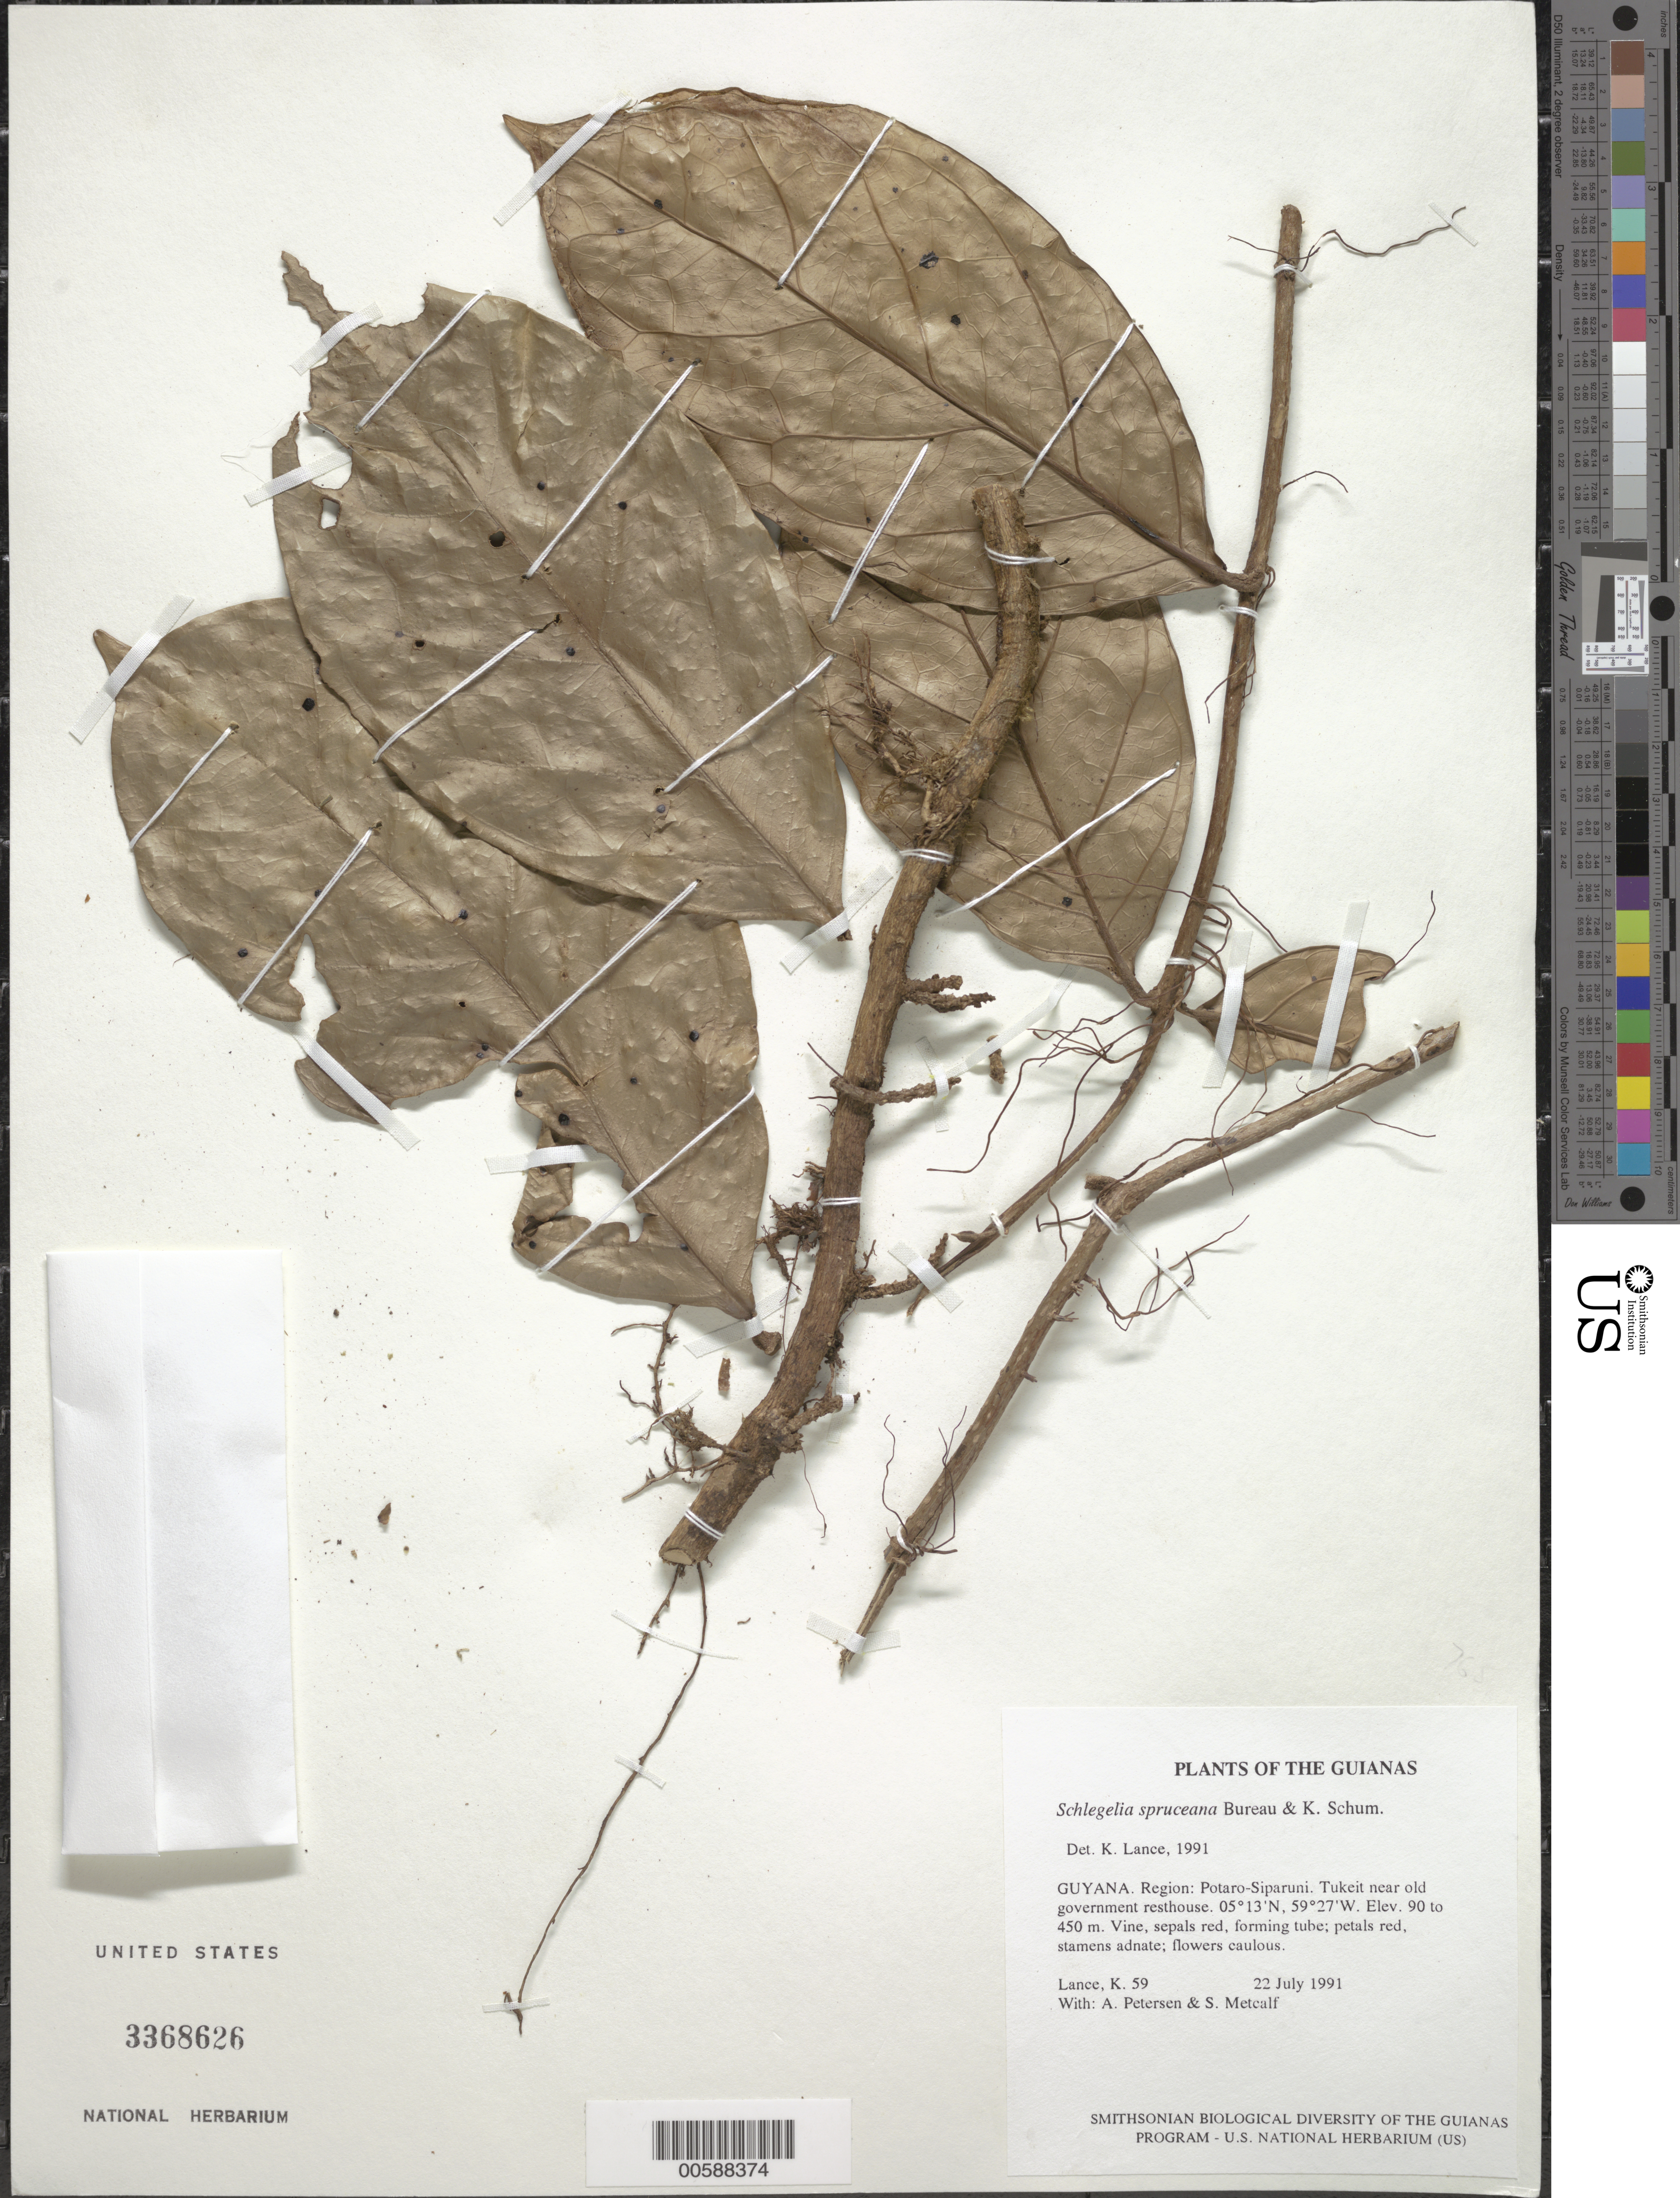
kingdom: Plantae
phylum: Tracheophyta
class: Magnoliopsida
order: Lamiales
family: Schlegeliaceae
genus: Schlegelia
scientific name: Schlegelia spruceana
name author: Bureau & K. Schum.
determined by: Lance, K.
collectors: K. Lance, A. Petersen & S. Metcalf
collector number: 59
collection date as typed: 22 July 1991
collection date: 1991-07-22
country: Guyana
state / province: Potaro-Siparuni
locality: Tukeit near old government resthouse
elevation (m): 90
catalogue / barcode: US 3368626